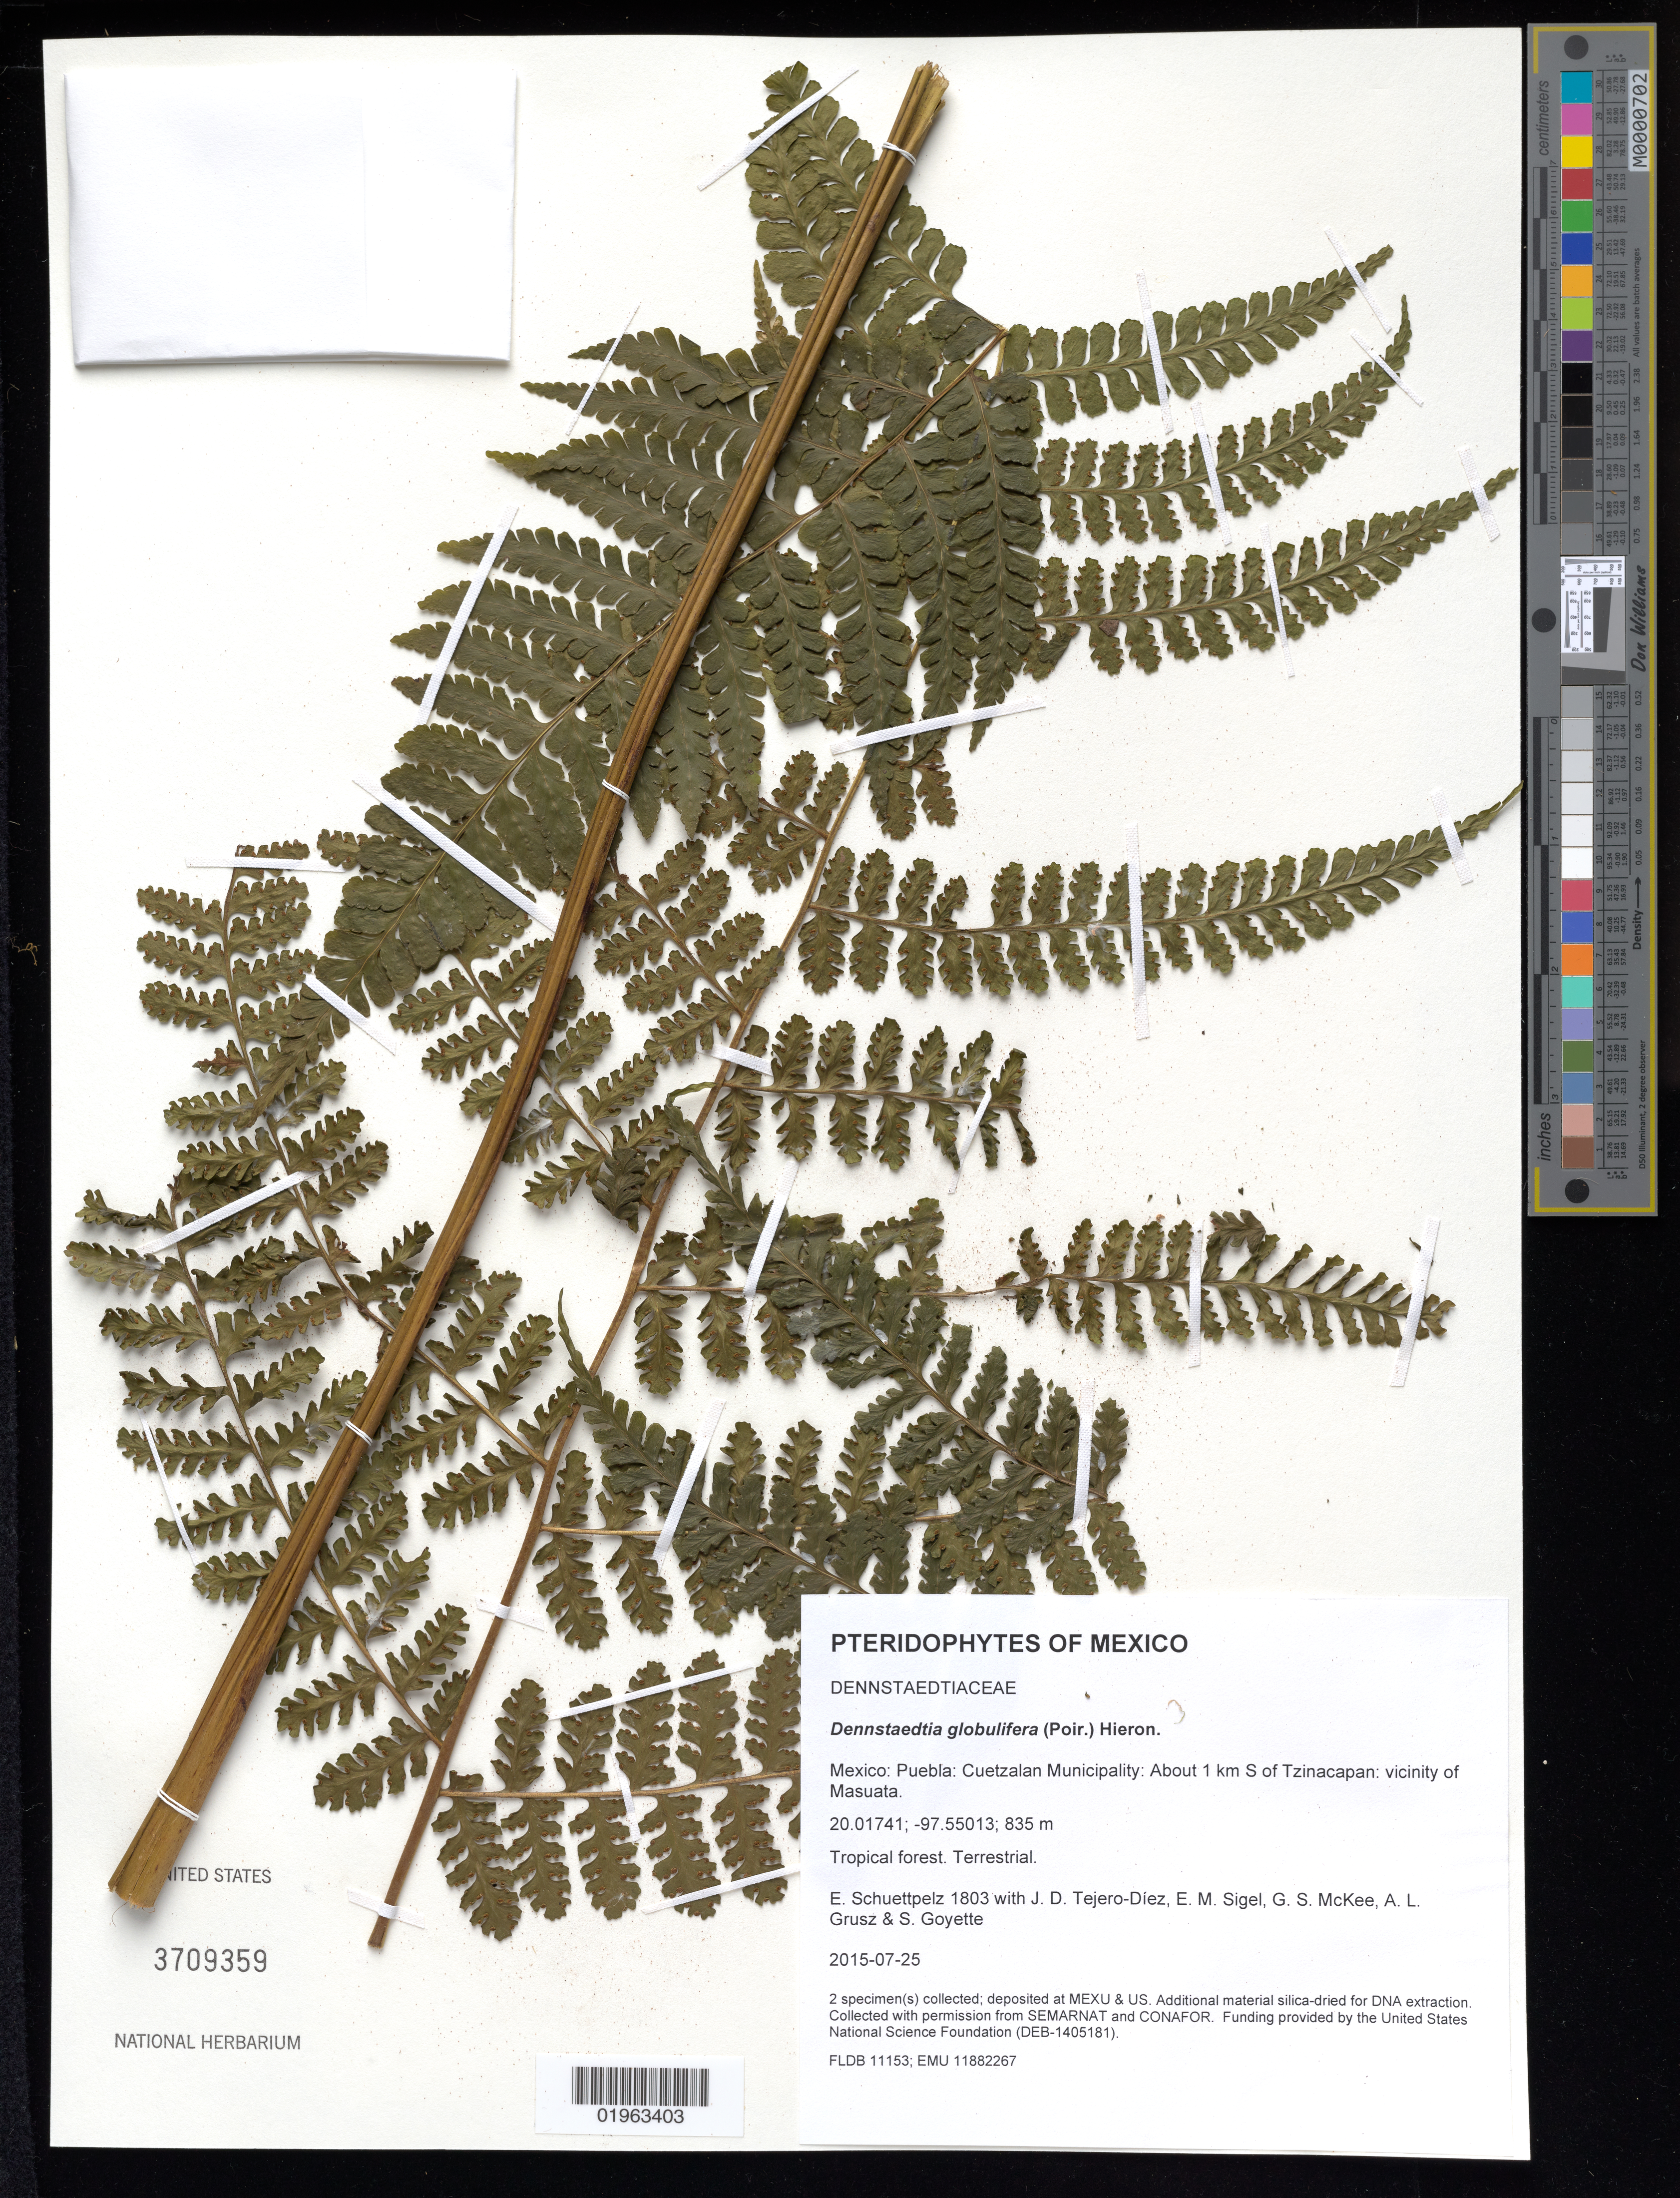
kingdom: Plantae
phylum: Tracheophyta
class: Polypodiopsida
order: Polypodiales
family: Dennstaedtiaceae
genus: Dennstaedtia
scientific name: Dennstaedtia globulifera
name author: (Poir.) Hieron.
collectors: E. Schuettpelz, D. Tejero-Díez, E. M. Sigel, G. S. McKee & A. Grusz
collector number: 1803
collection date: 2015-07-25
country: Mexico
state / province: Puebla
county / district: Cuetzalan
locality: About 1 km S of Tzinacapan: vicinity of Masuata.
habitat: Tropical forest.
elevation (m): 835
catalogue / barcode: US 3709359